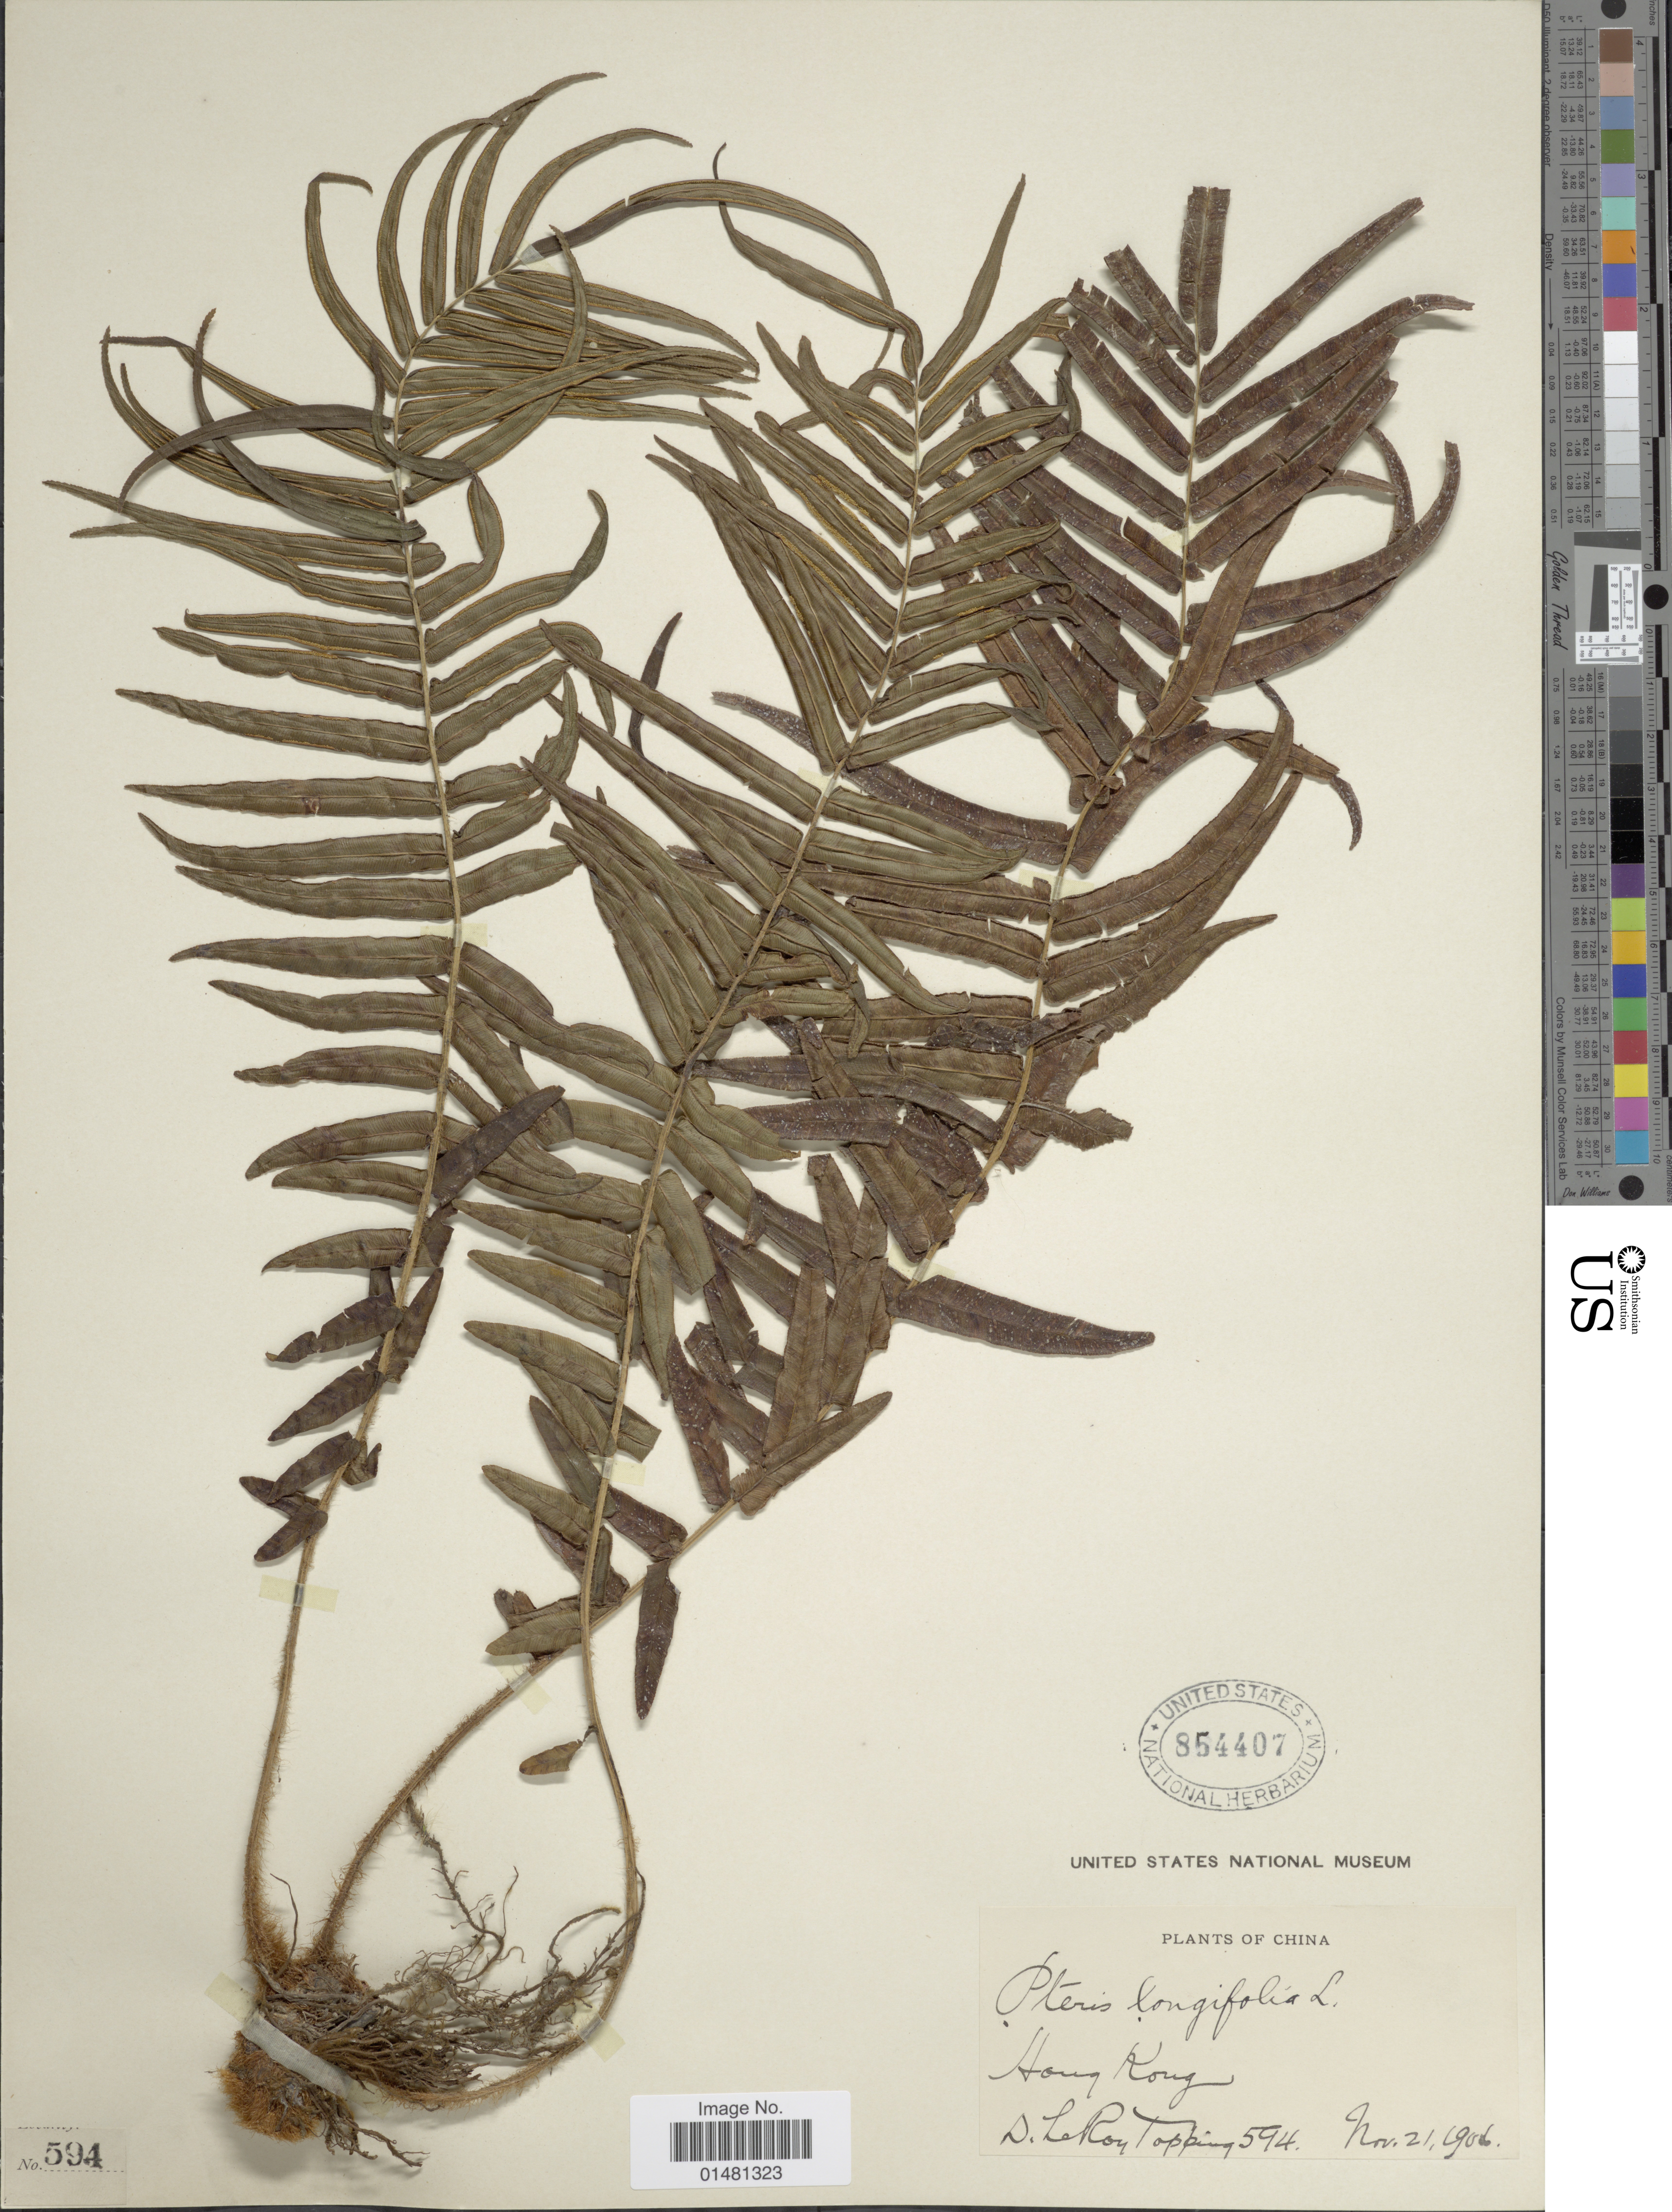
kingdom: Plantae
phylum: Tracheophyta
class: Polypodiopsida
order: Polypodiales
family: Pteridaceae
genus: Pteris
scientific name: Pteris vittata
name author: L.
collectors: D. L. Topping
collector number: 594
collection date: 1906-11-21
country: China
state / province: Hong Kong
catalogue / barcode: US 854407